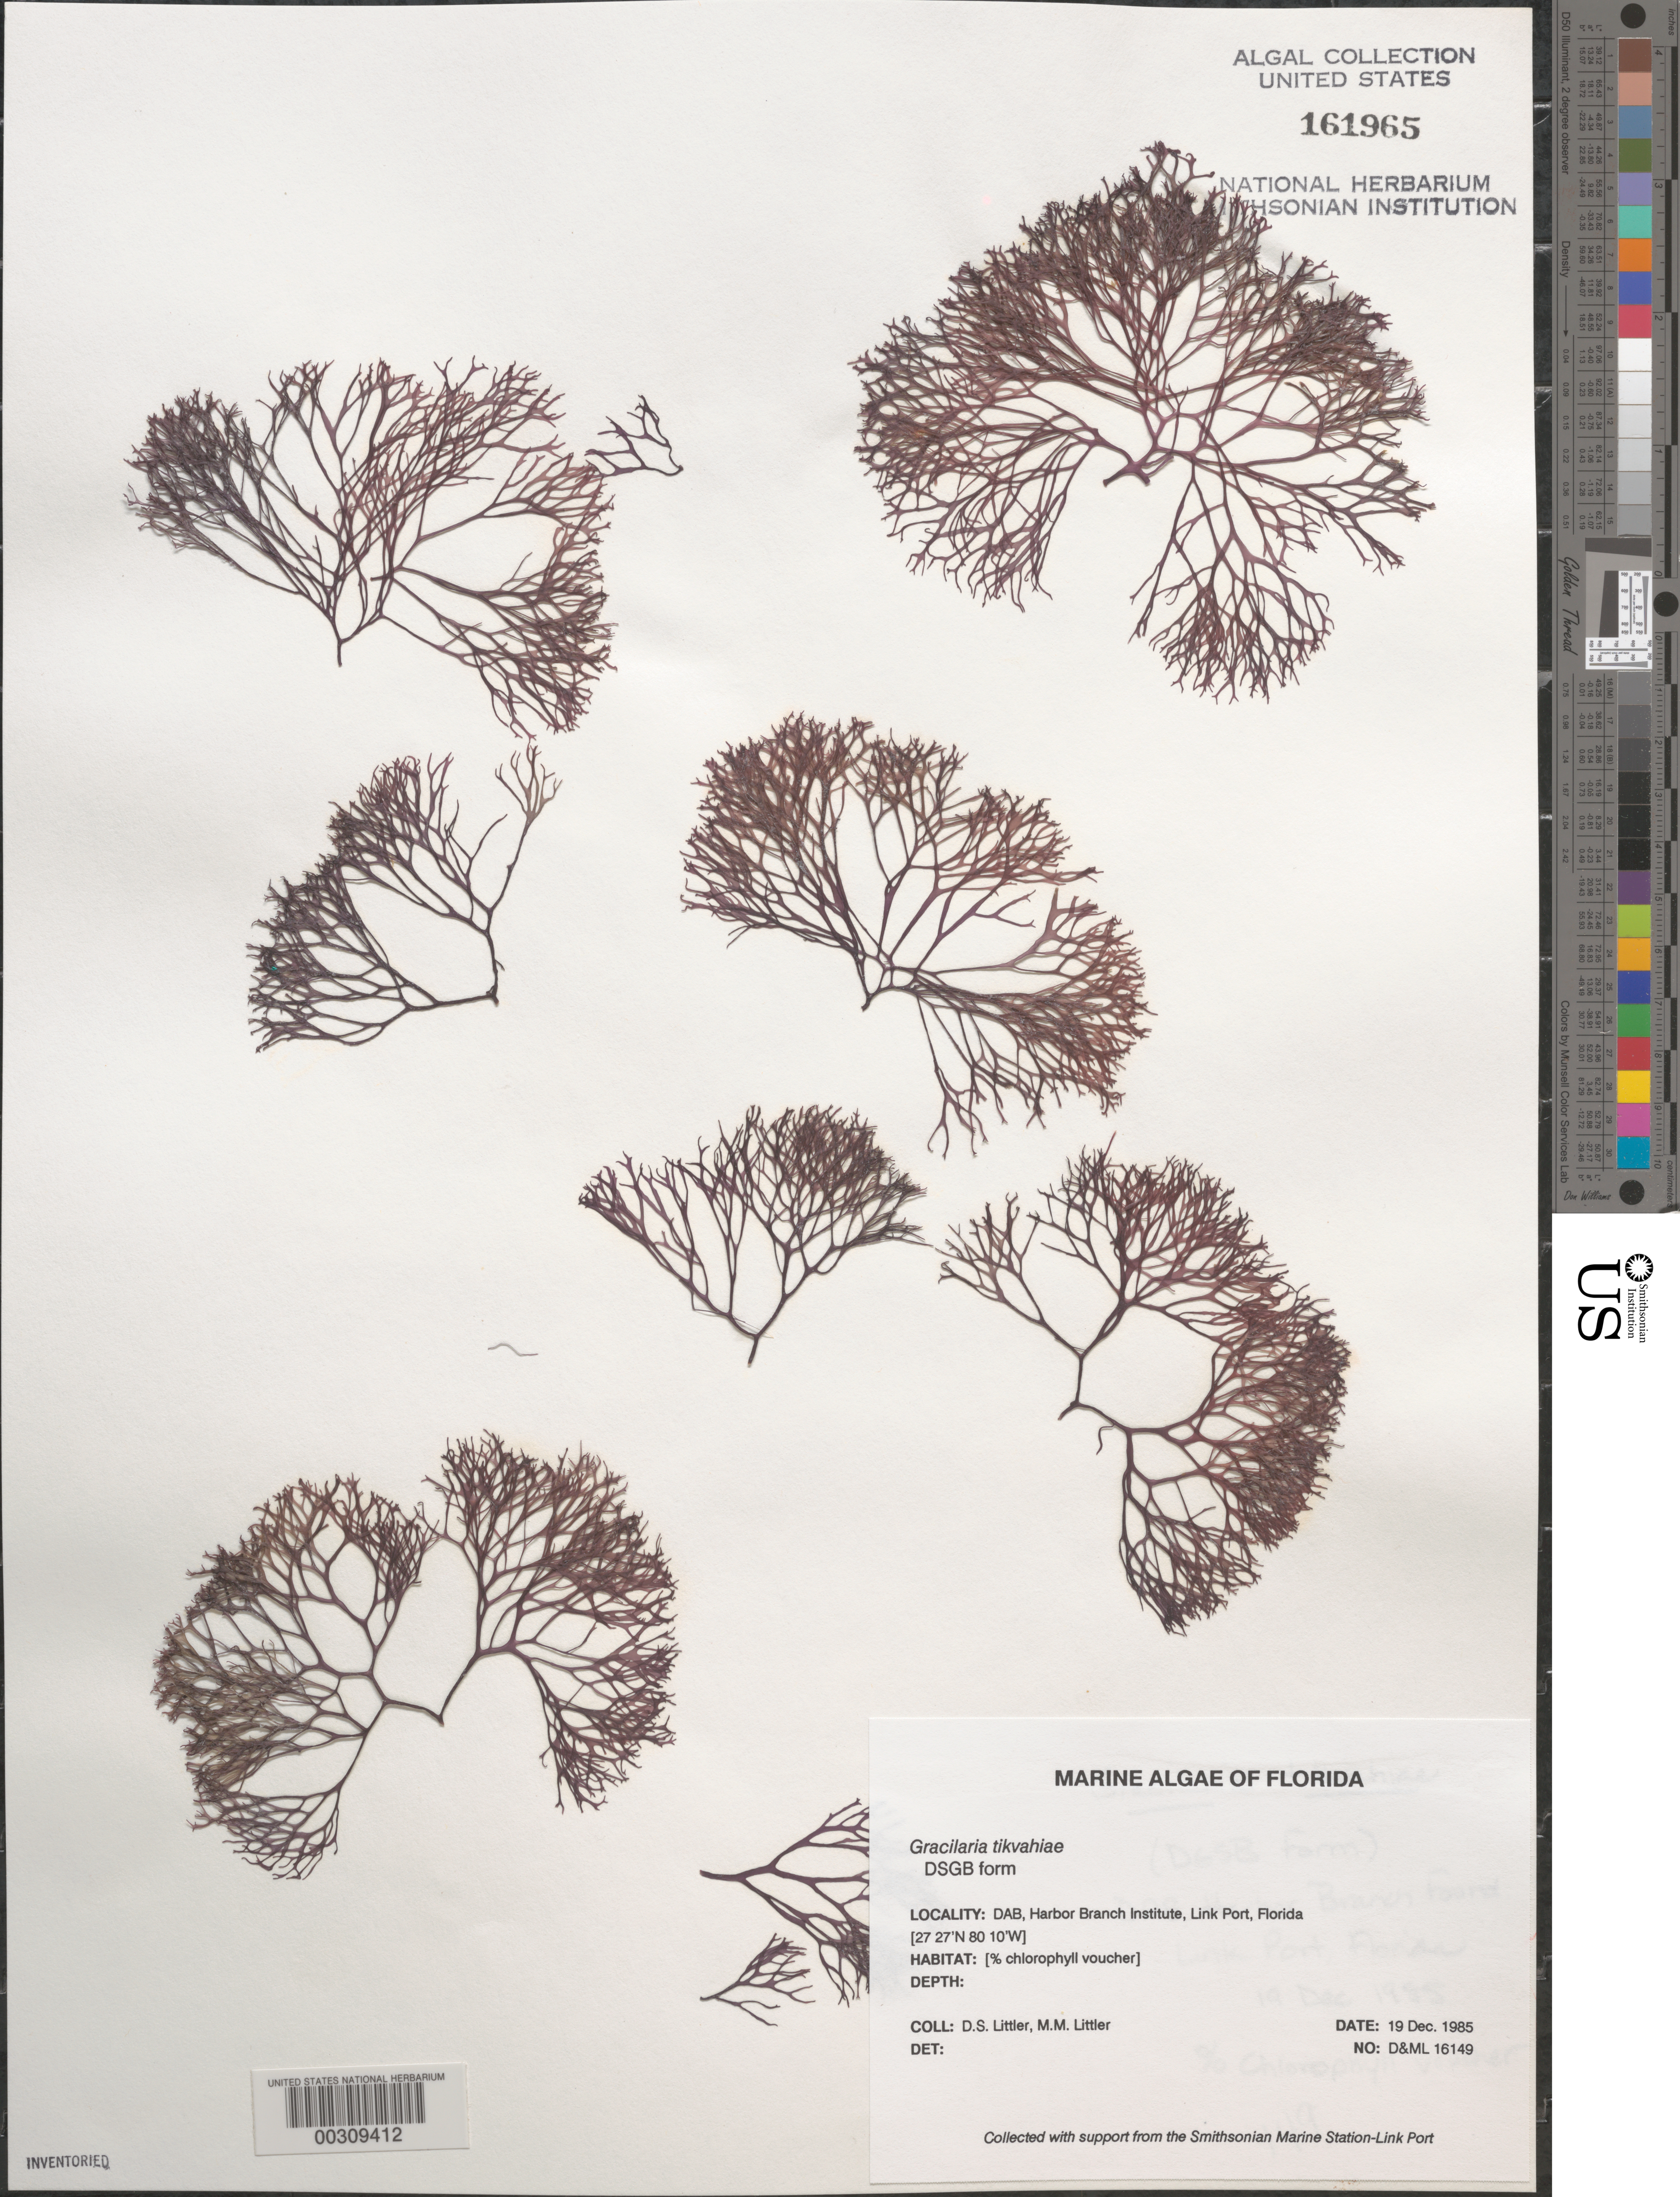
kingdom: Plantae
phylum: Rhodophyta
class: Florideophyceae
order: Gracilariales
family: Gracilariaceae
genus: Gracilaria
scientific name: Gracilaria tikvahiae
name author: McLachlan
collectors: D. S. Littler & M. M. Littler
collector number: D&ML 16149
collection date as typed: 19 Dec 1985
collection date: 1985-12-19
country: United States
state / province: Florida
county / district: Saint Lucie County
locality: Harbor Branch Oceanographic Institutue, Link Port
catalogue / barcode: US 161965